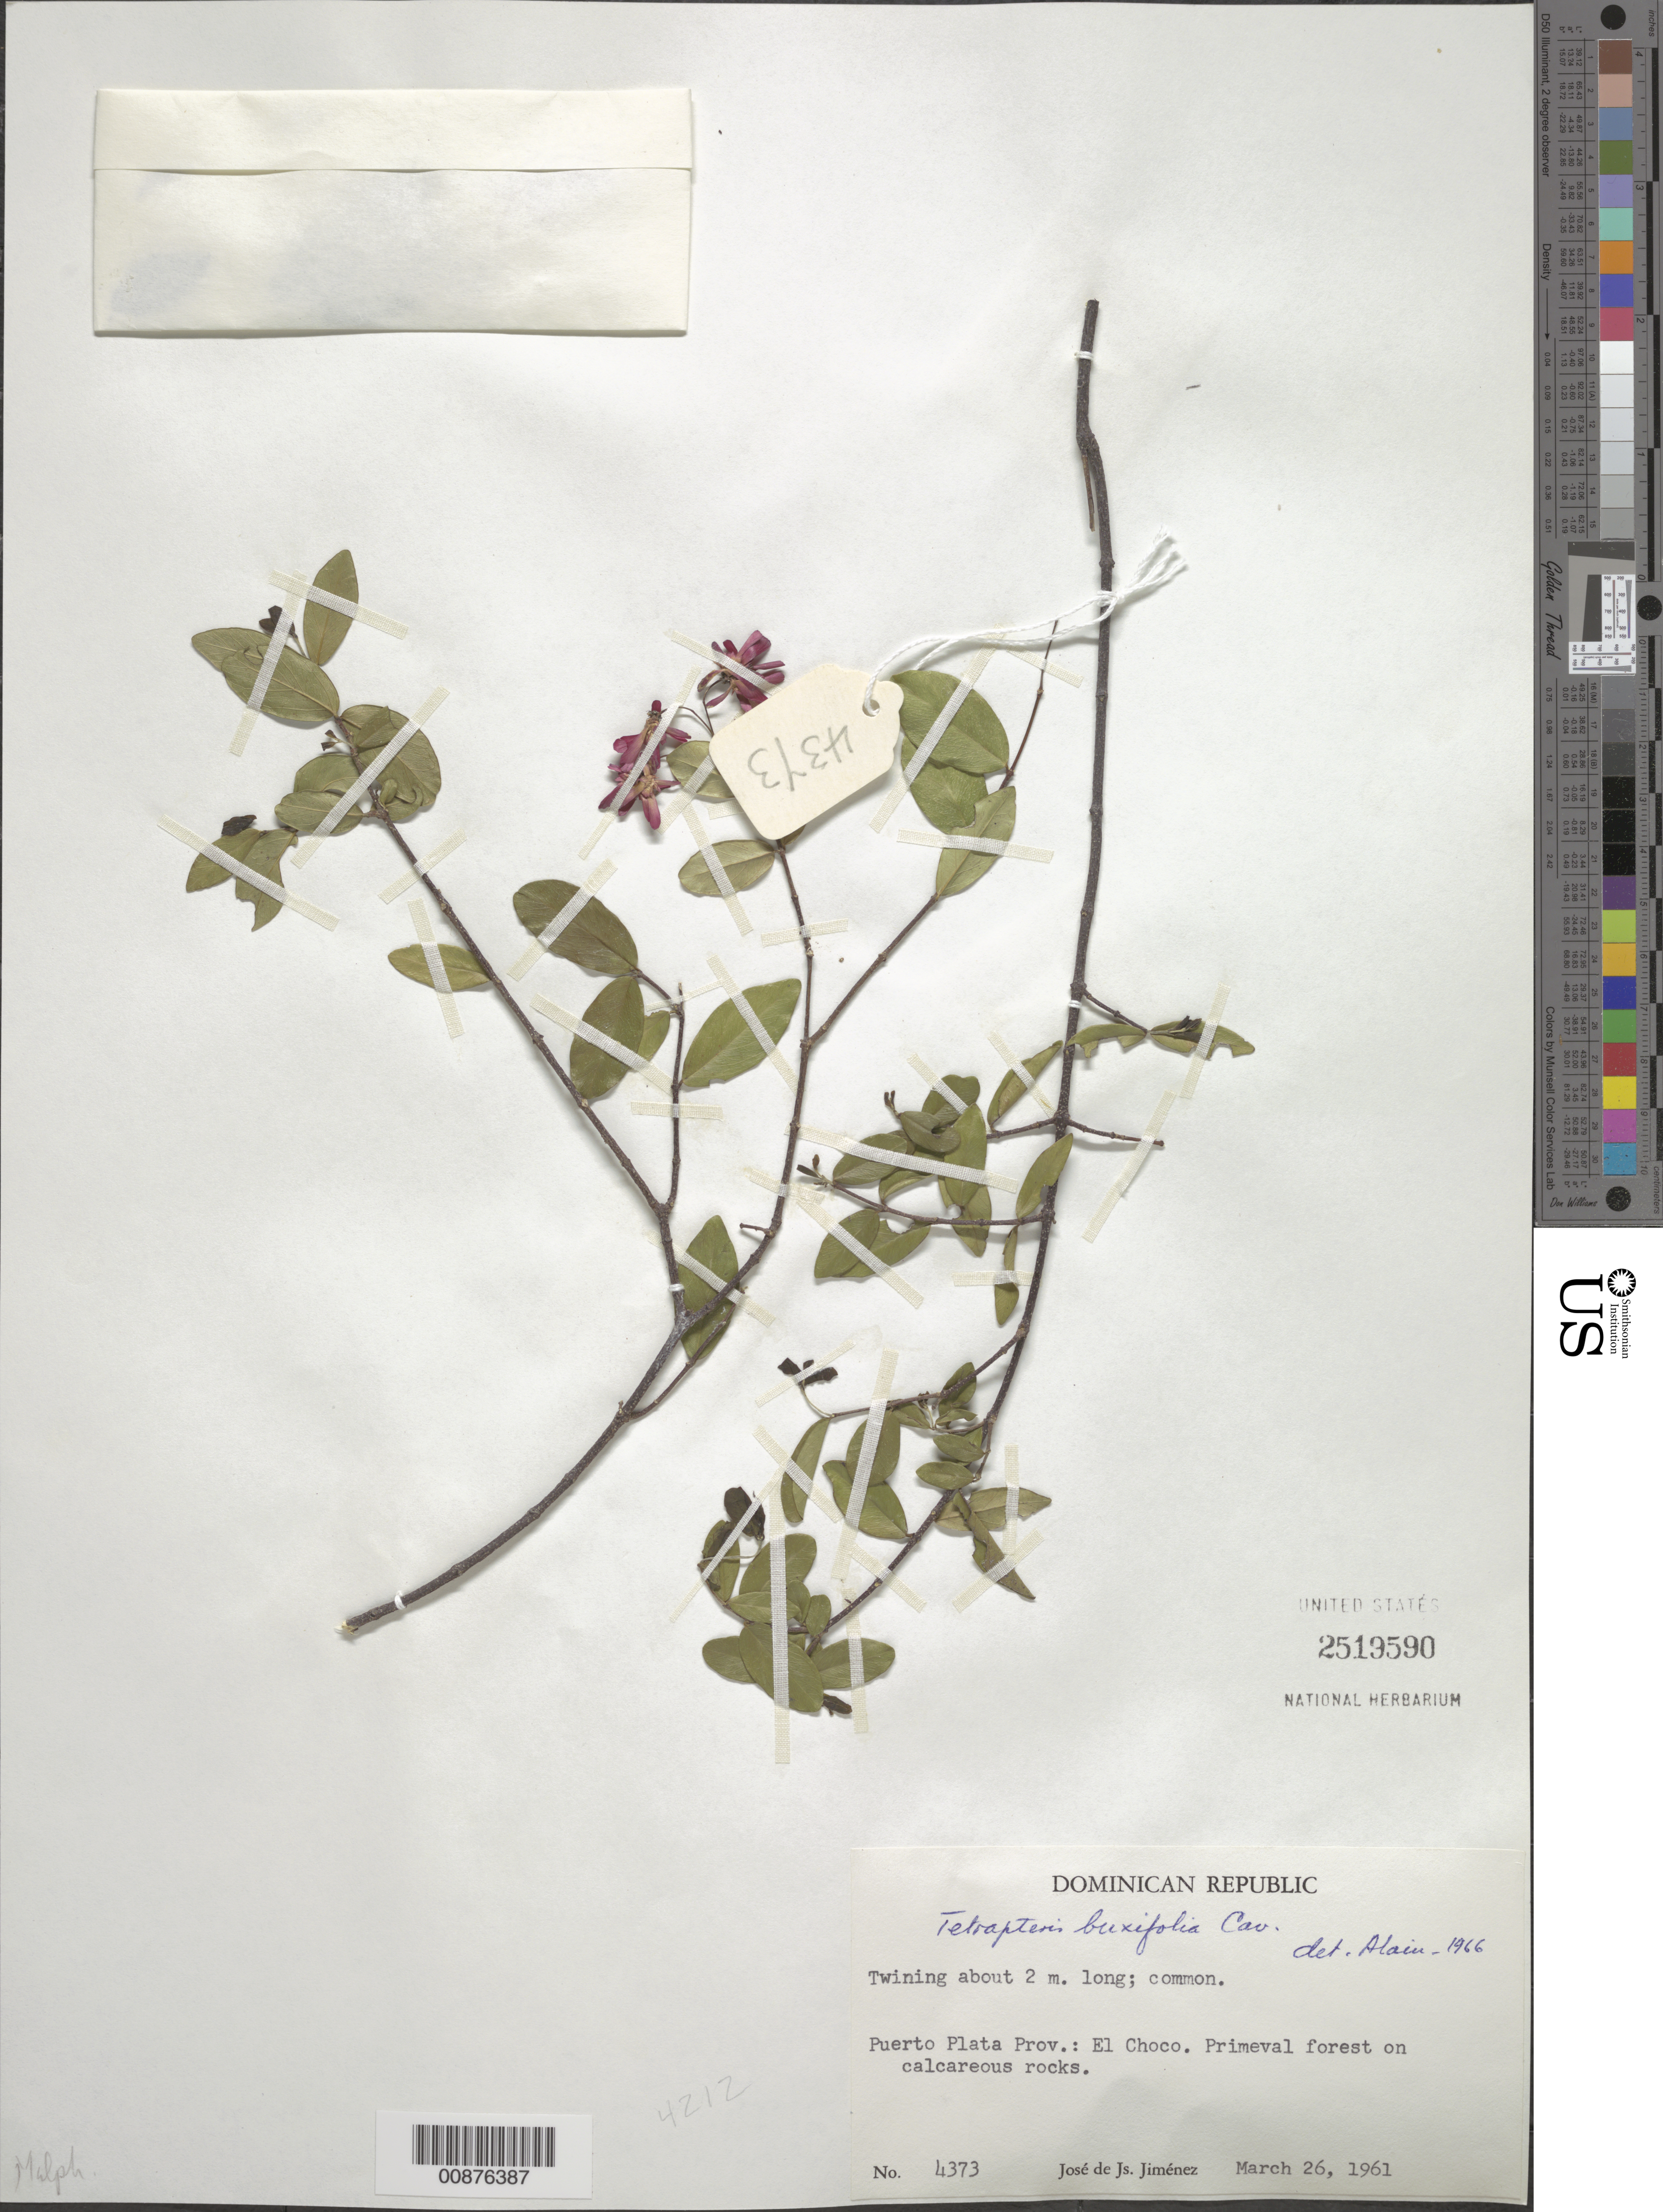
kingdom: Plantae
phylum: Tracheophyta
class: Magnoliopsida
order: Malpighiales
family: Malpighiaceae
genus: Tetrapterys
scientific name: Tetrapterys buxifolia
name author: Cav.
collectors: J. J. Jiménez Almonte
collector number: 4373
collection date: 1961-03-26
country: Dominican Republic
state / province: Puerto Plata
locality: El Choco.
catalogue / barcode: US 2519590